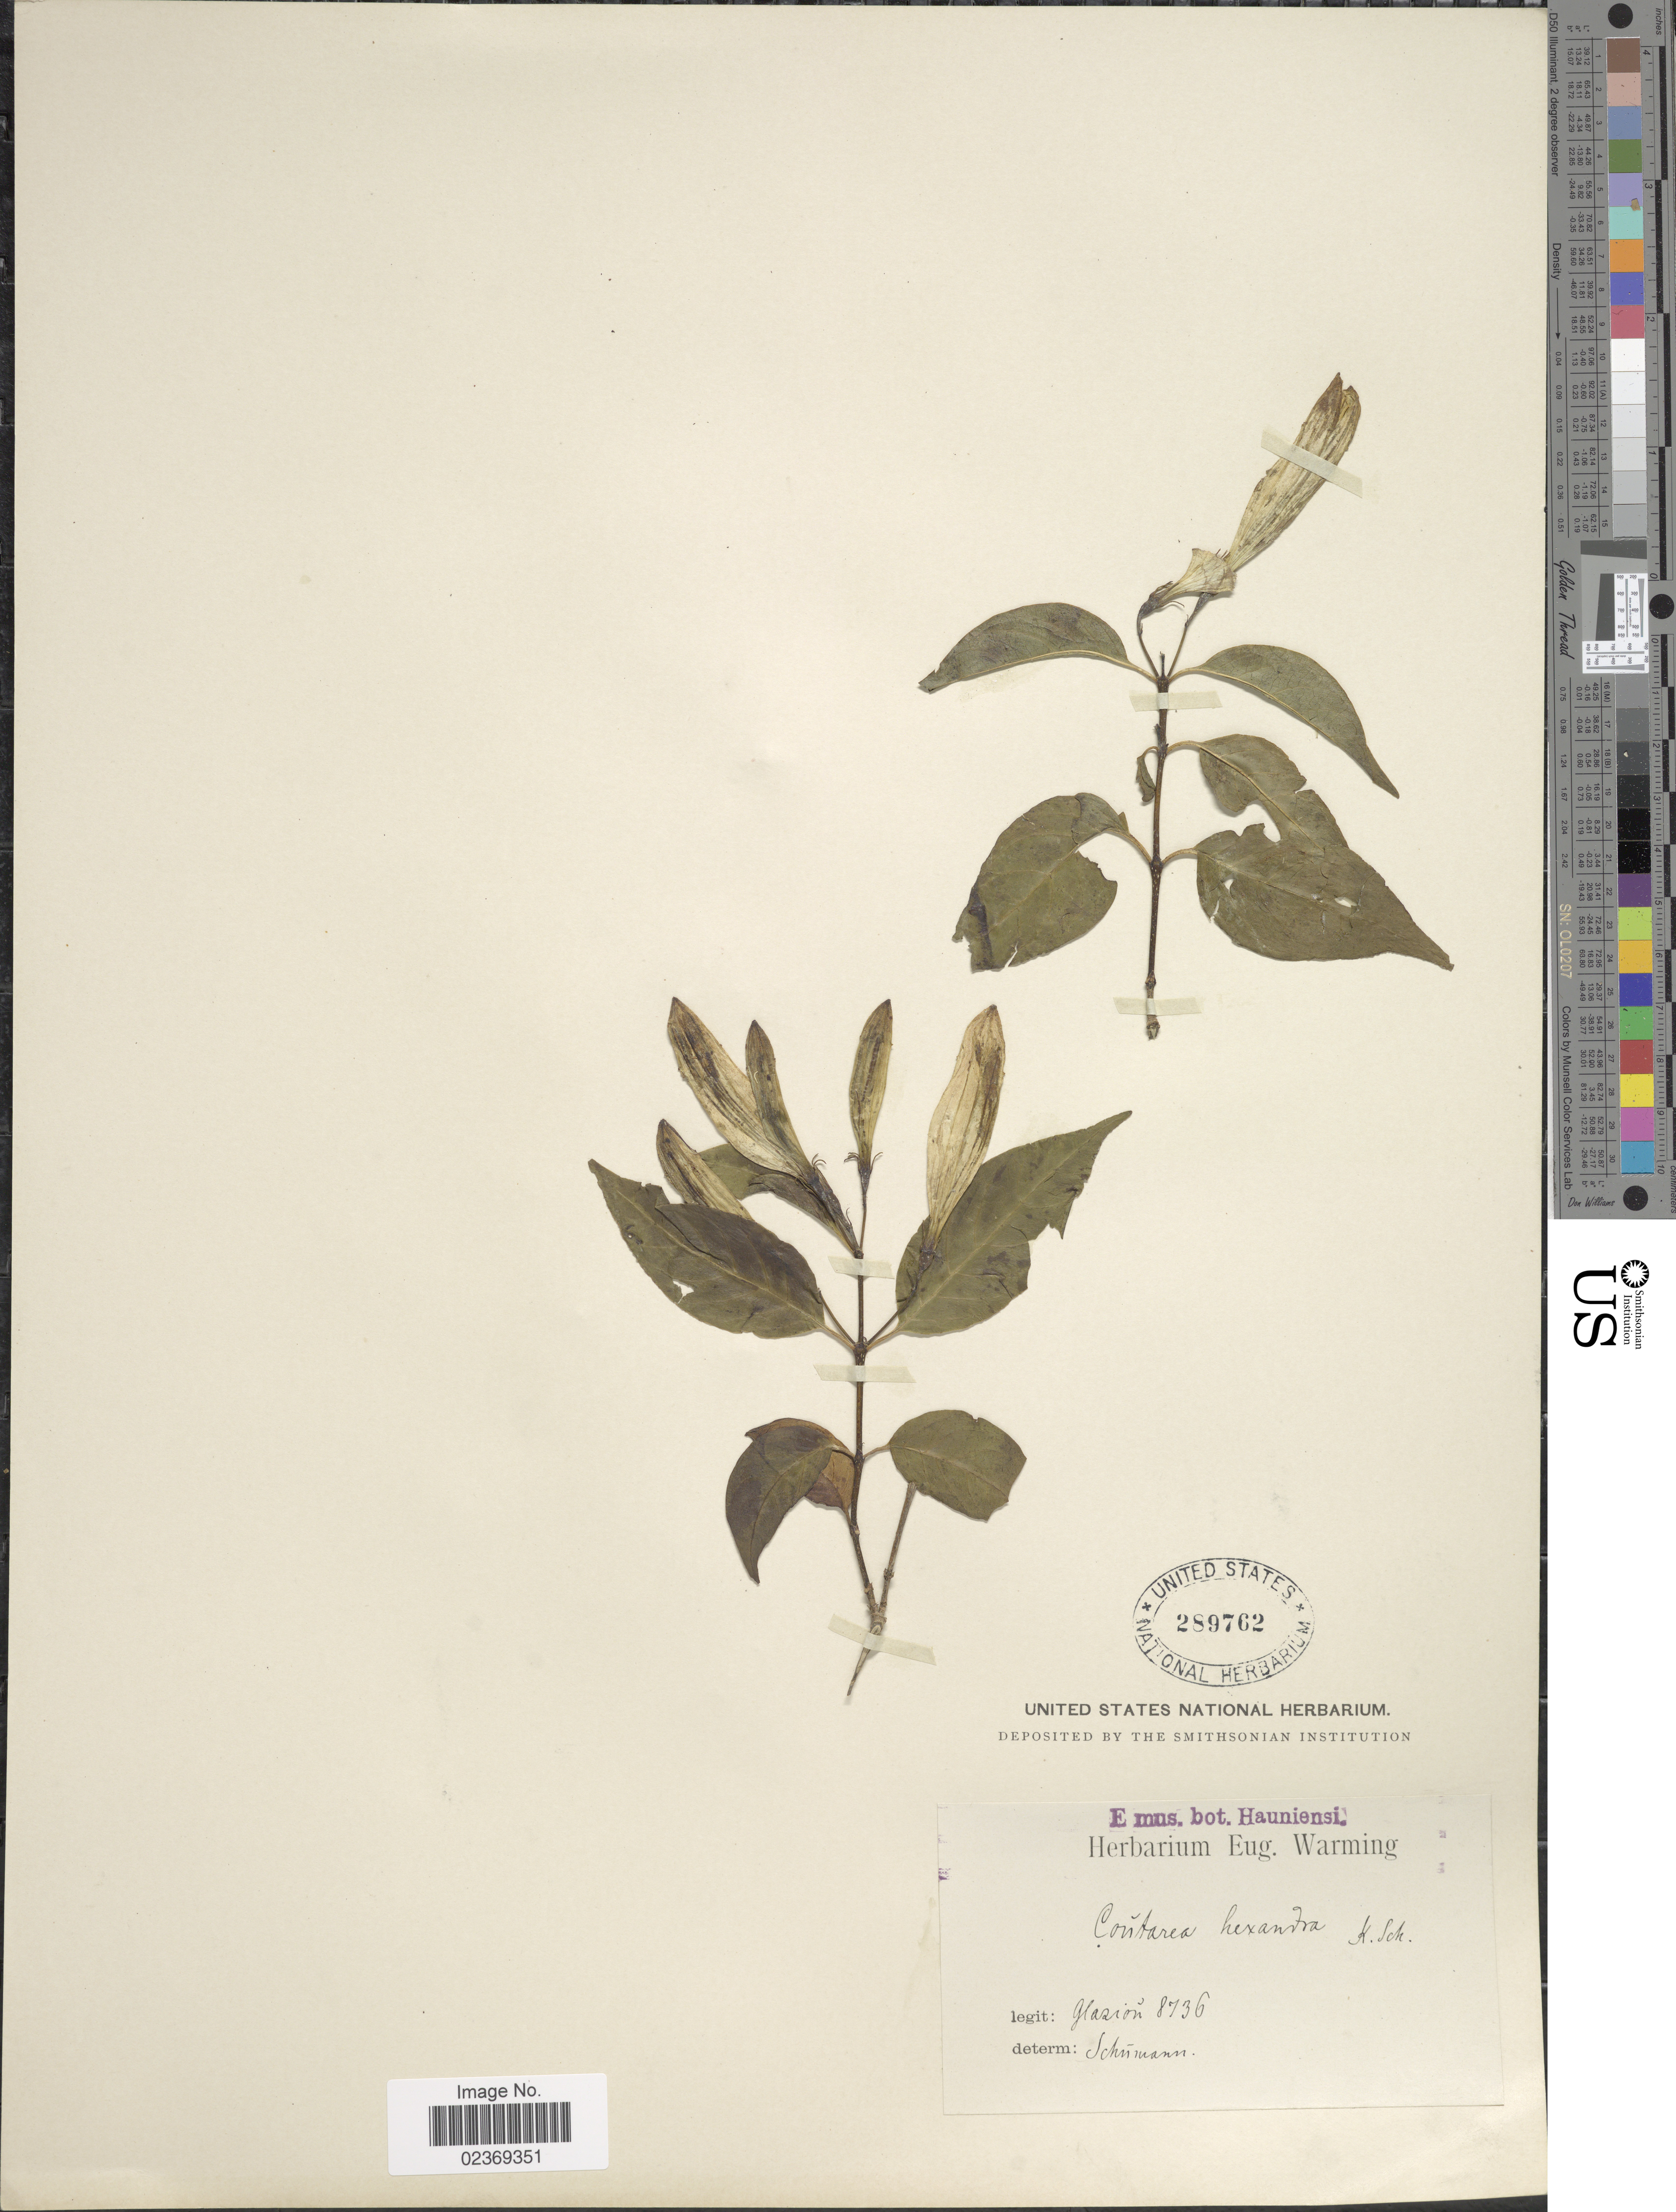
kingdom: Plantae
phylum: Tracheophyta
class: Magnoliopsida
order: Gentianales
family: Rubiaceae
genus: Coutarea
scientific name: Coutarea hexandra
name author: (Jacq.) K. Schum.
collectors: Glaziou, --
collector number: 8736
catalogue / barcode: US 289762